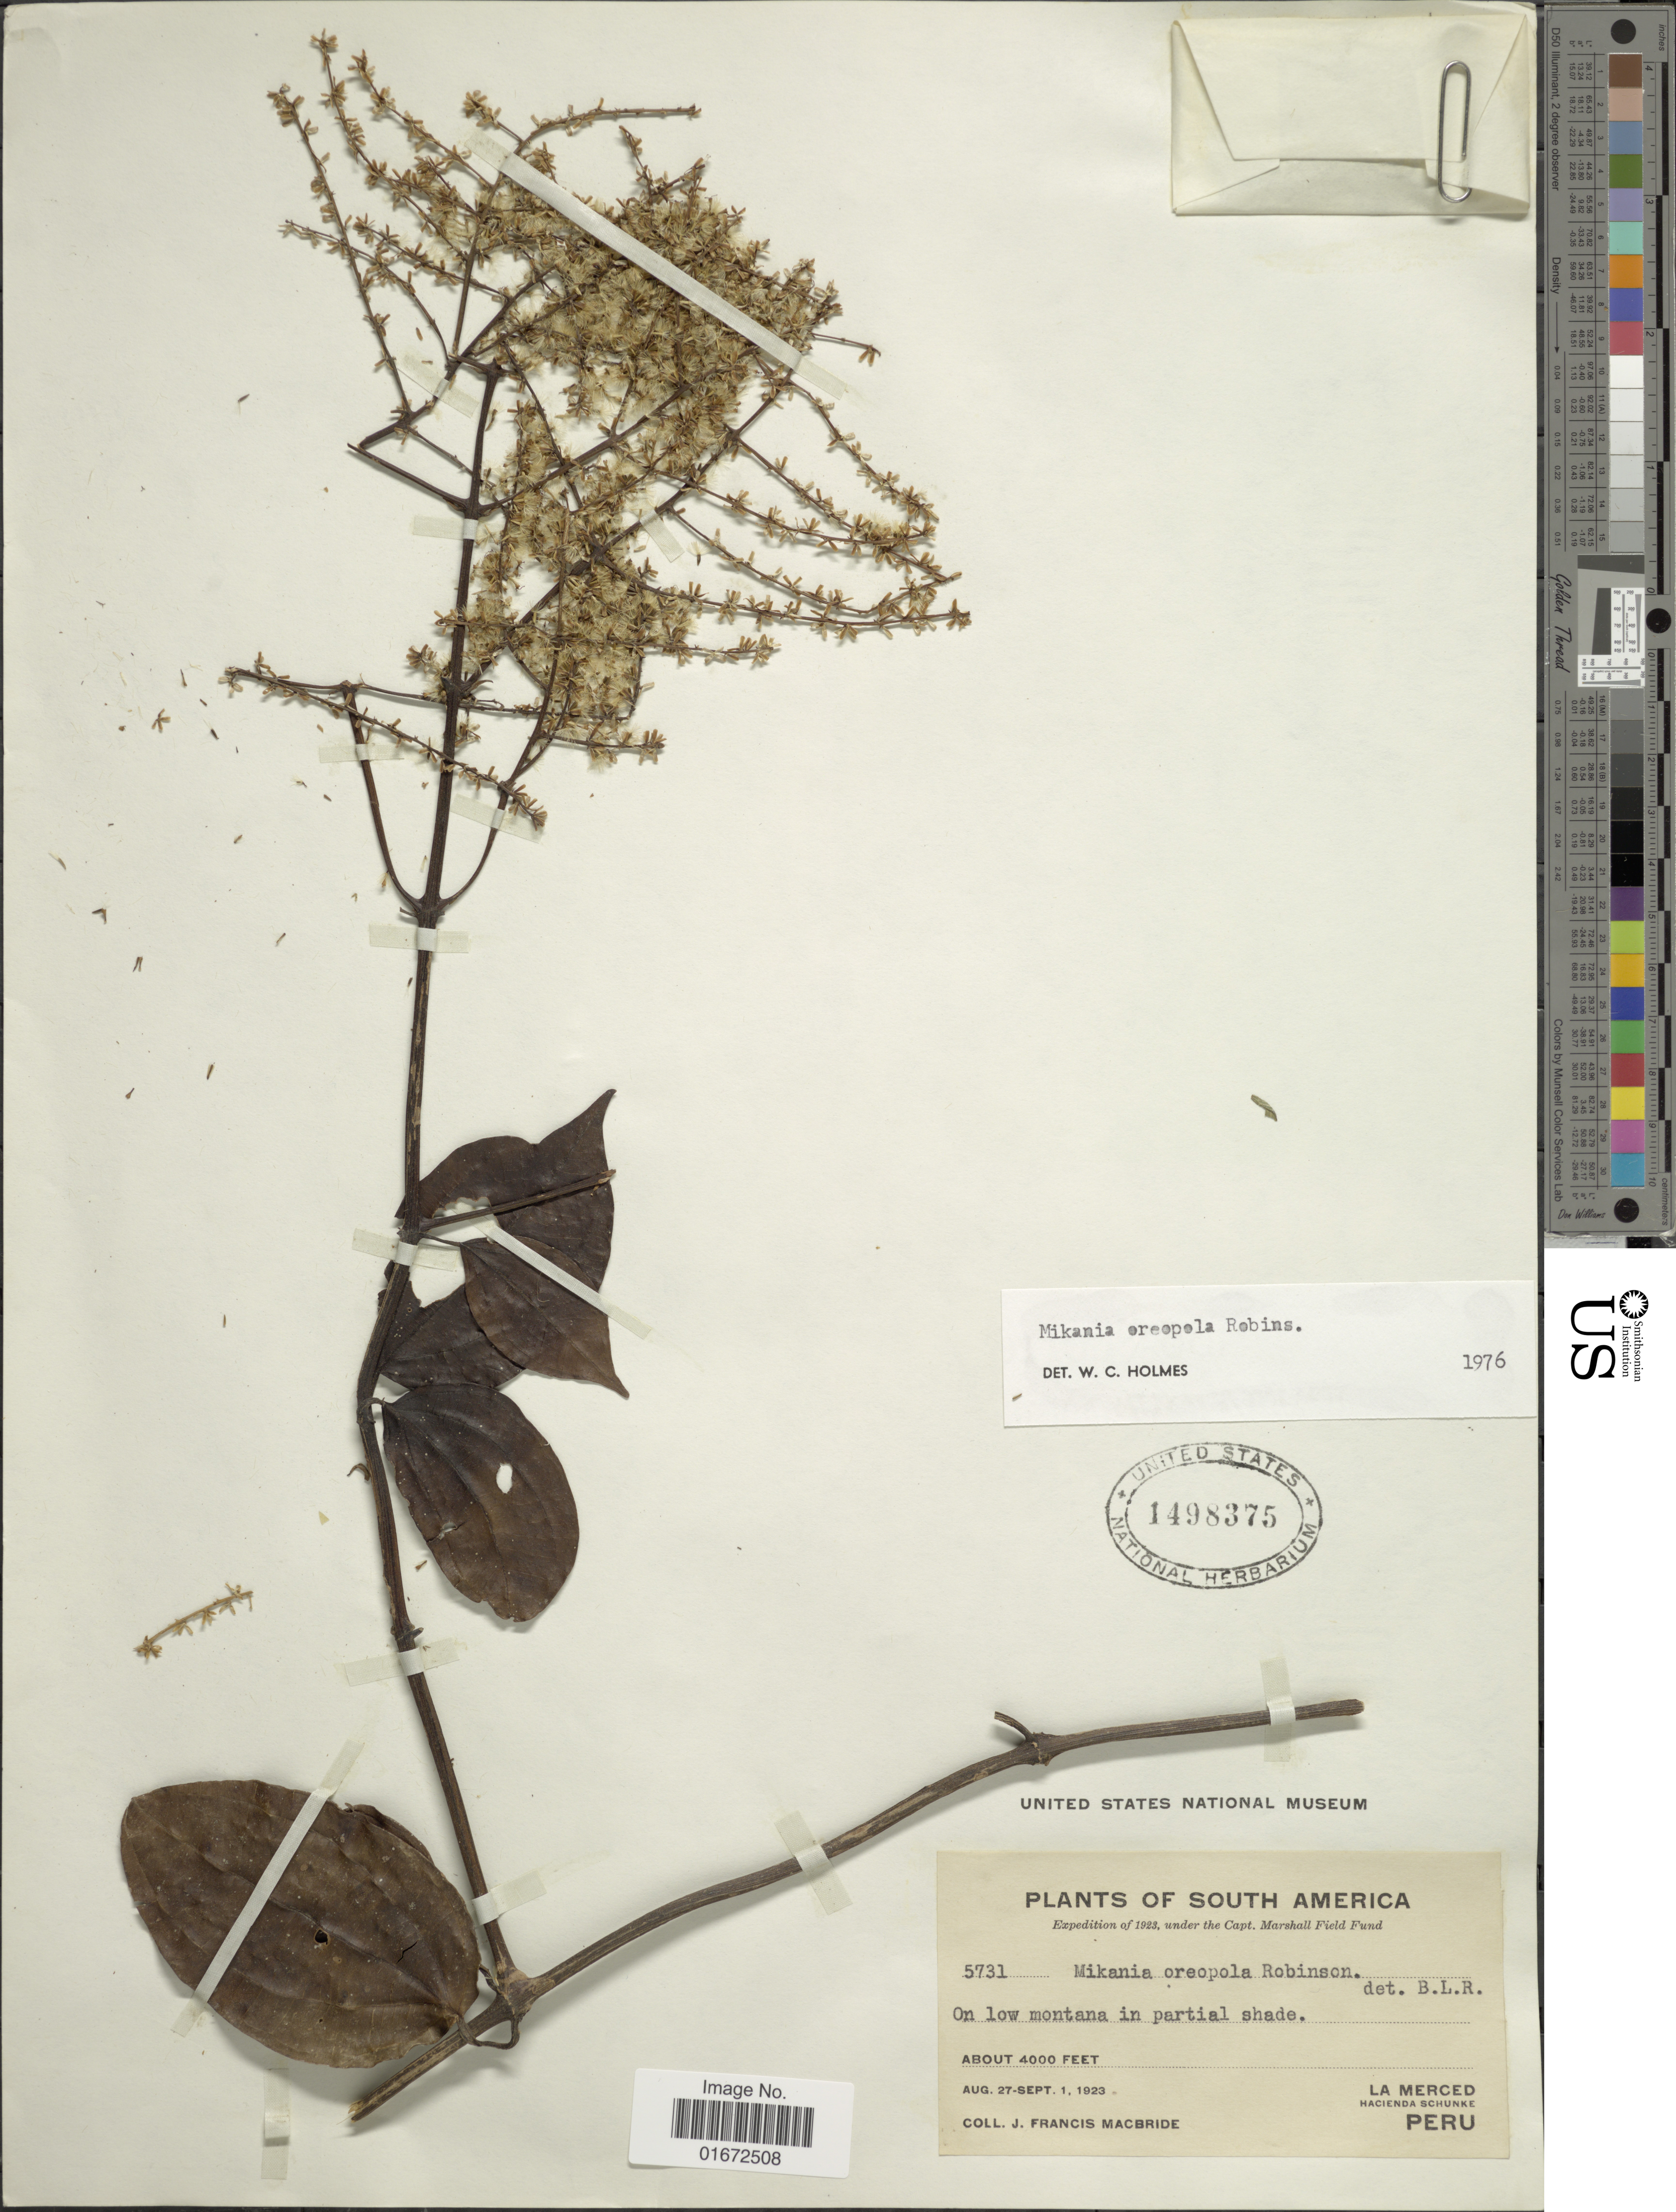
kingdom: Plantae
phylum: Tracheophyta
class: Magnoliopsida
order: Asterales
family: Asteraceae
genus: Mikania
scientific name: Mikania oreopola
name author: B.L. Rob.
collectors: J. F. Macbride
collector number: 5731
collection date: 1923-08-27/1923-09-01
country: Peru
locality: On low montana in partial shade. La Merced. Hacienda Schunke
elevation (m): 1219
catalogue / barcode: US 1498375